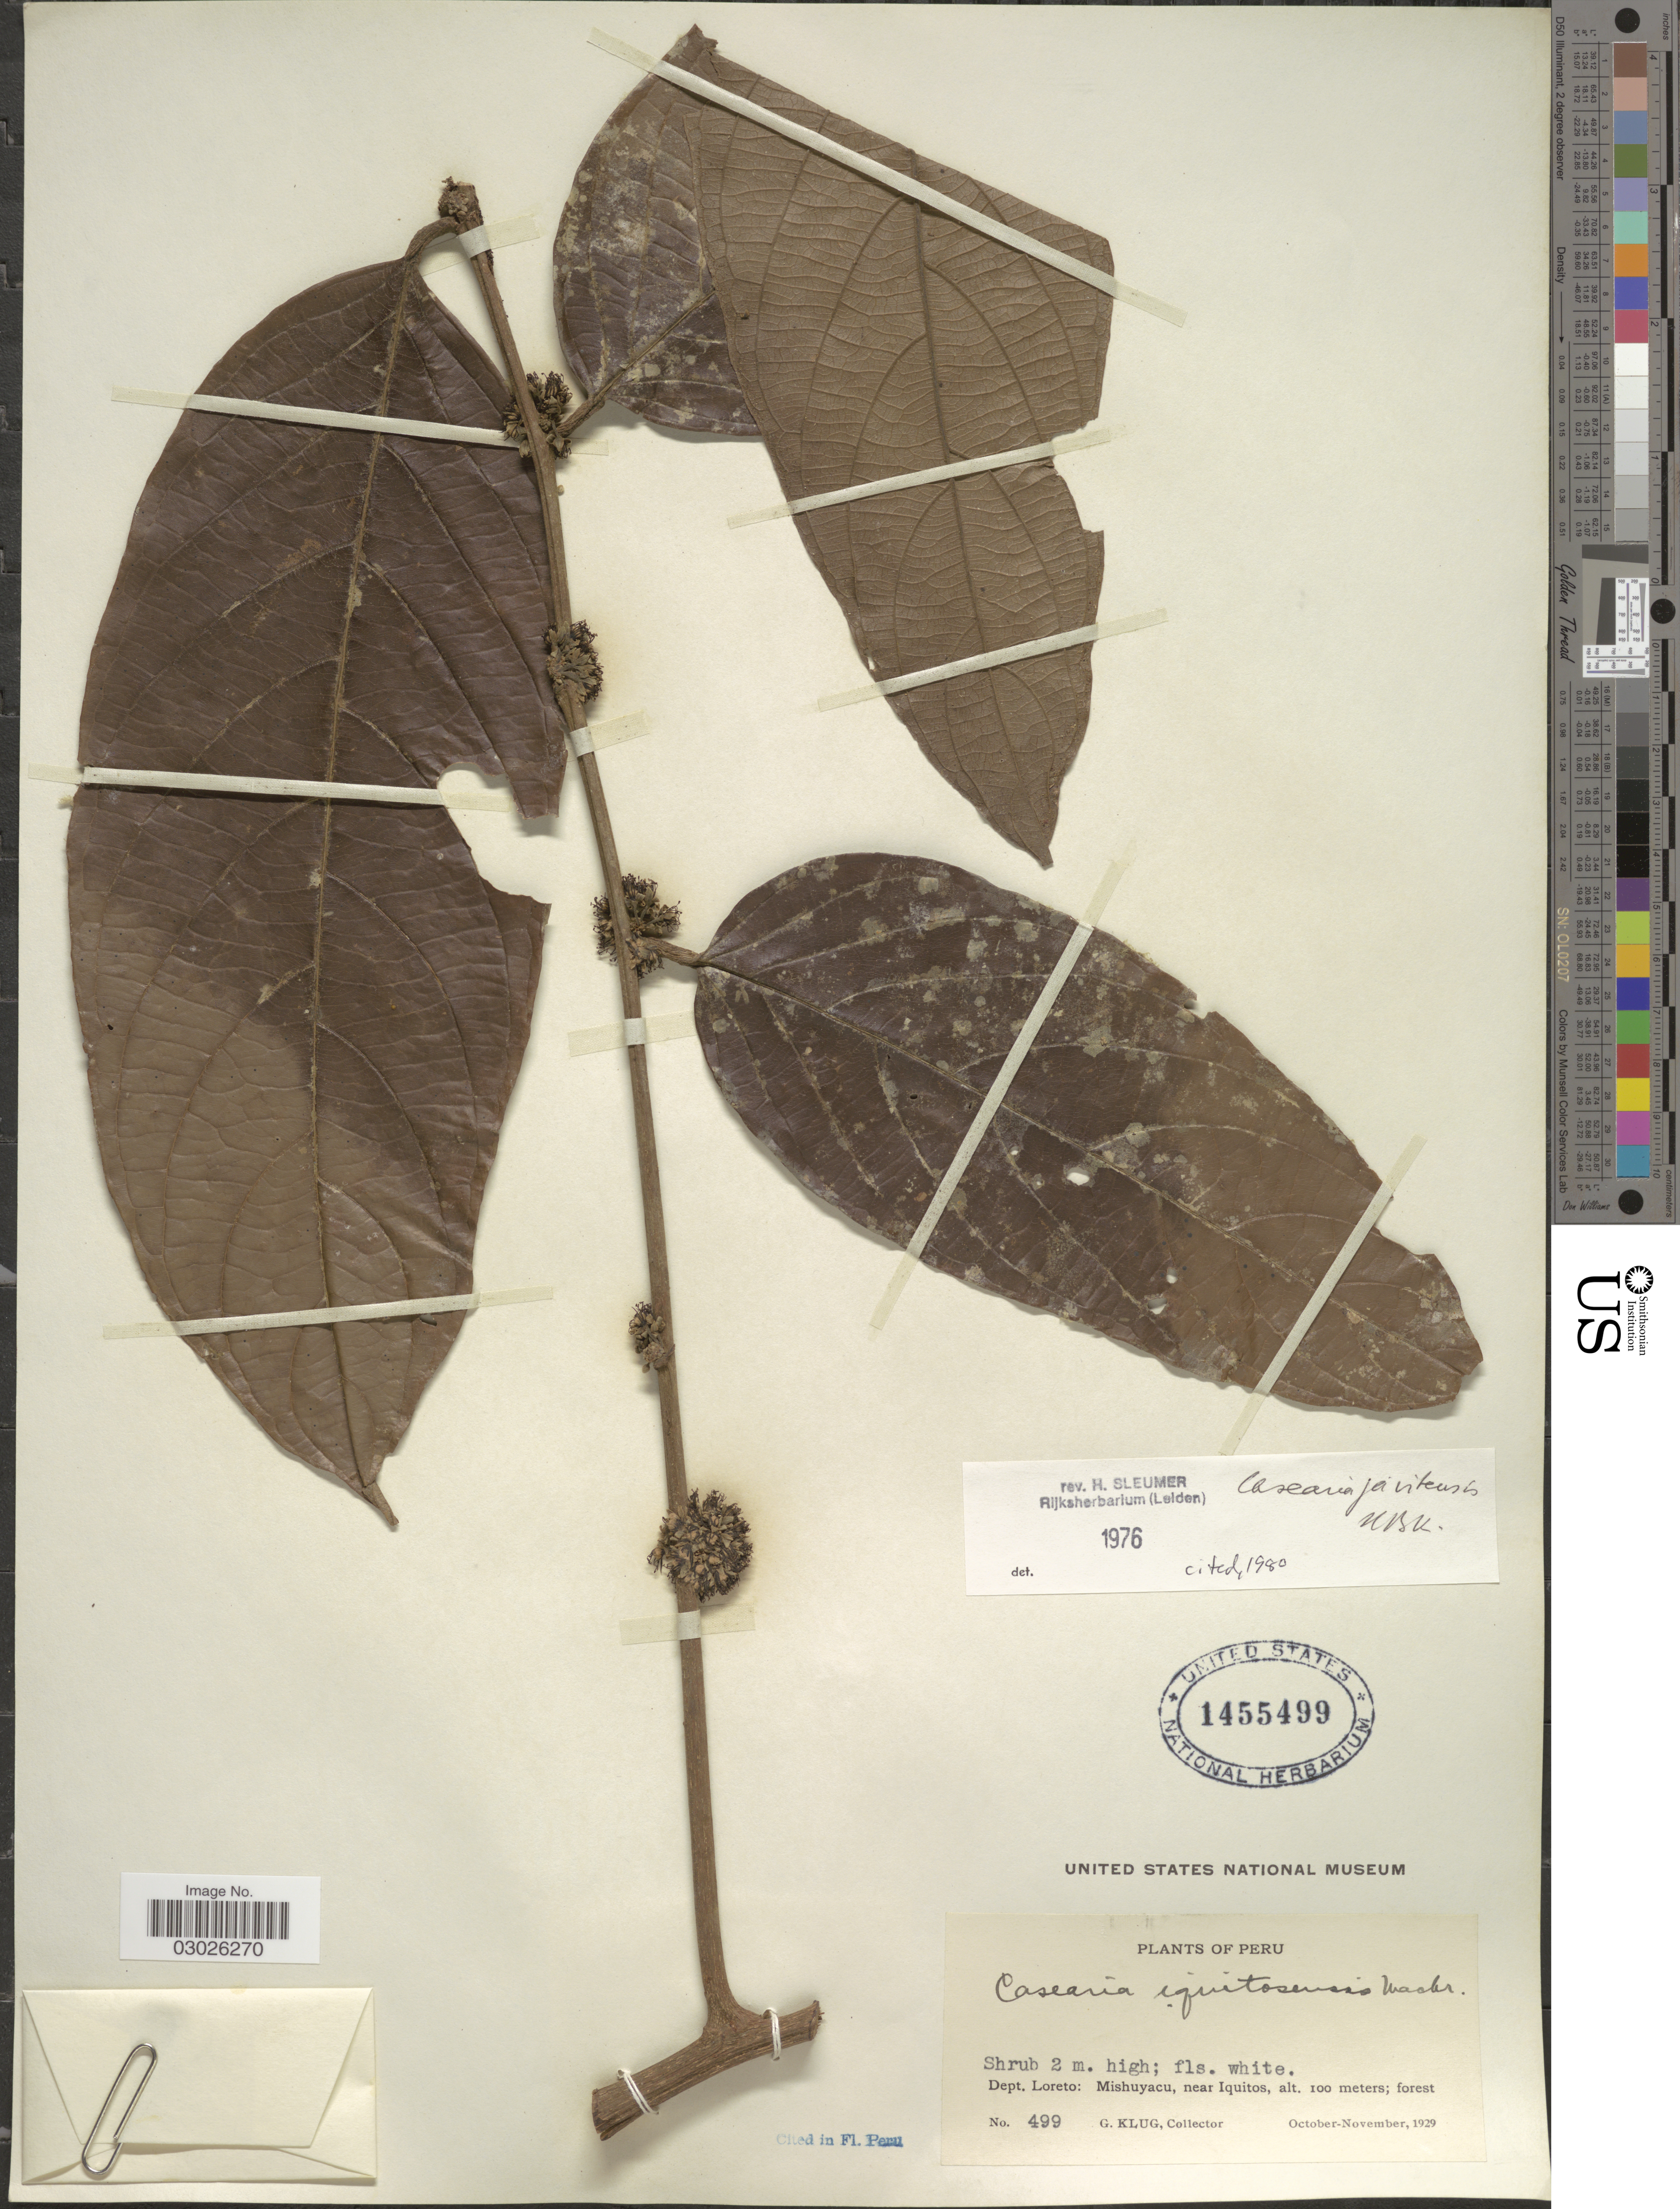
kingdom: Plantae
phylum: Tracheophyta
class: Magnoliopsida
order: Malpighiales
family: Salicaceae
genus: Piparea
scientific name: Piparea multiflora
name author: C.F. Gaertn.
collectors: G. Klug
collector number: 499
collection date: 1929-10/1929-11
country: Peru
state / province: Loreto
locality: Dept. Loreto: Mishuyacu, near Iquitos.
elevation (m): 100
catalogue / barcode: US 1455499